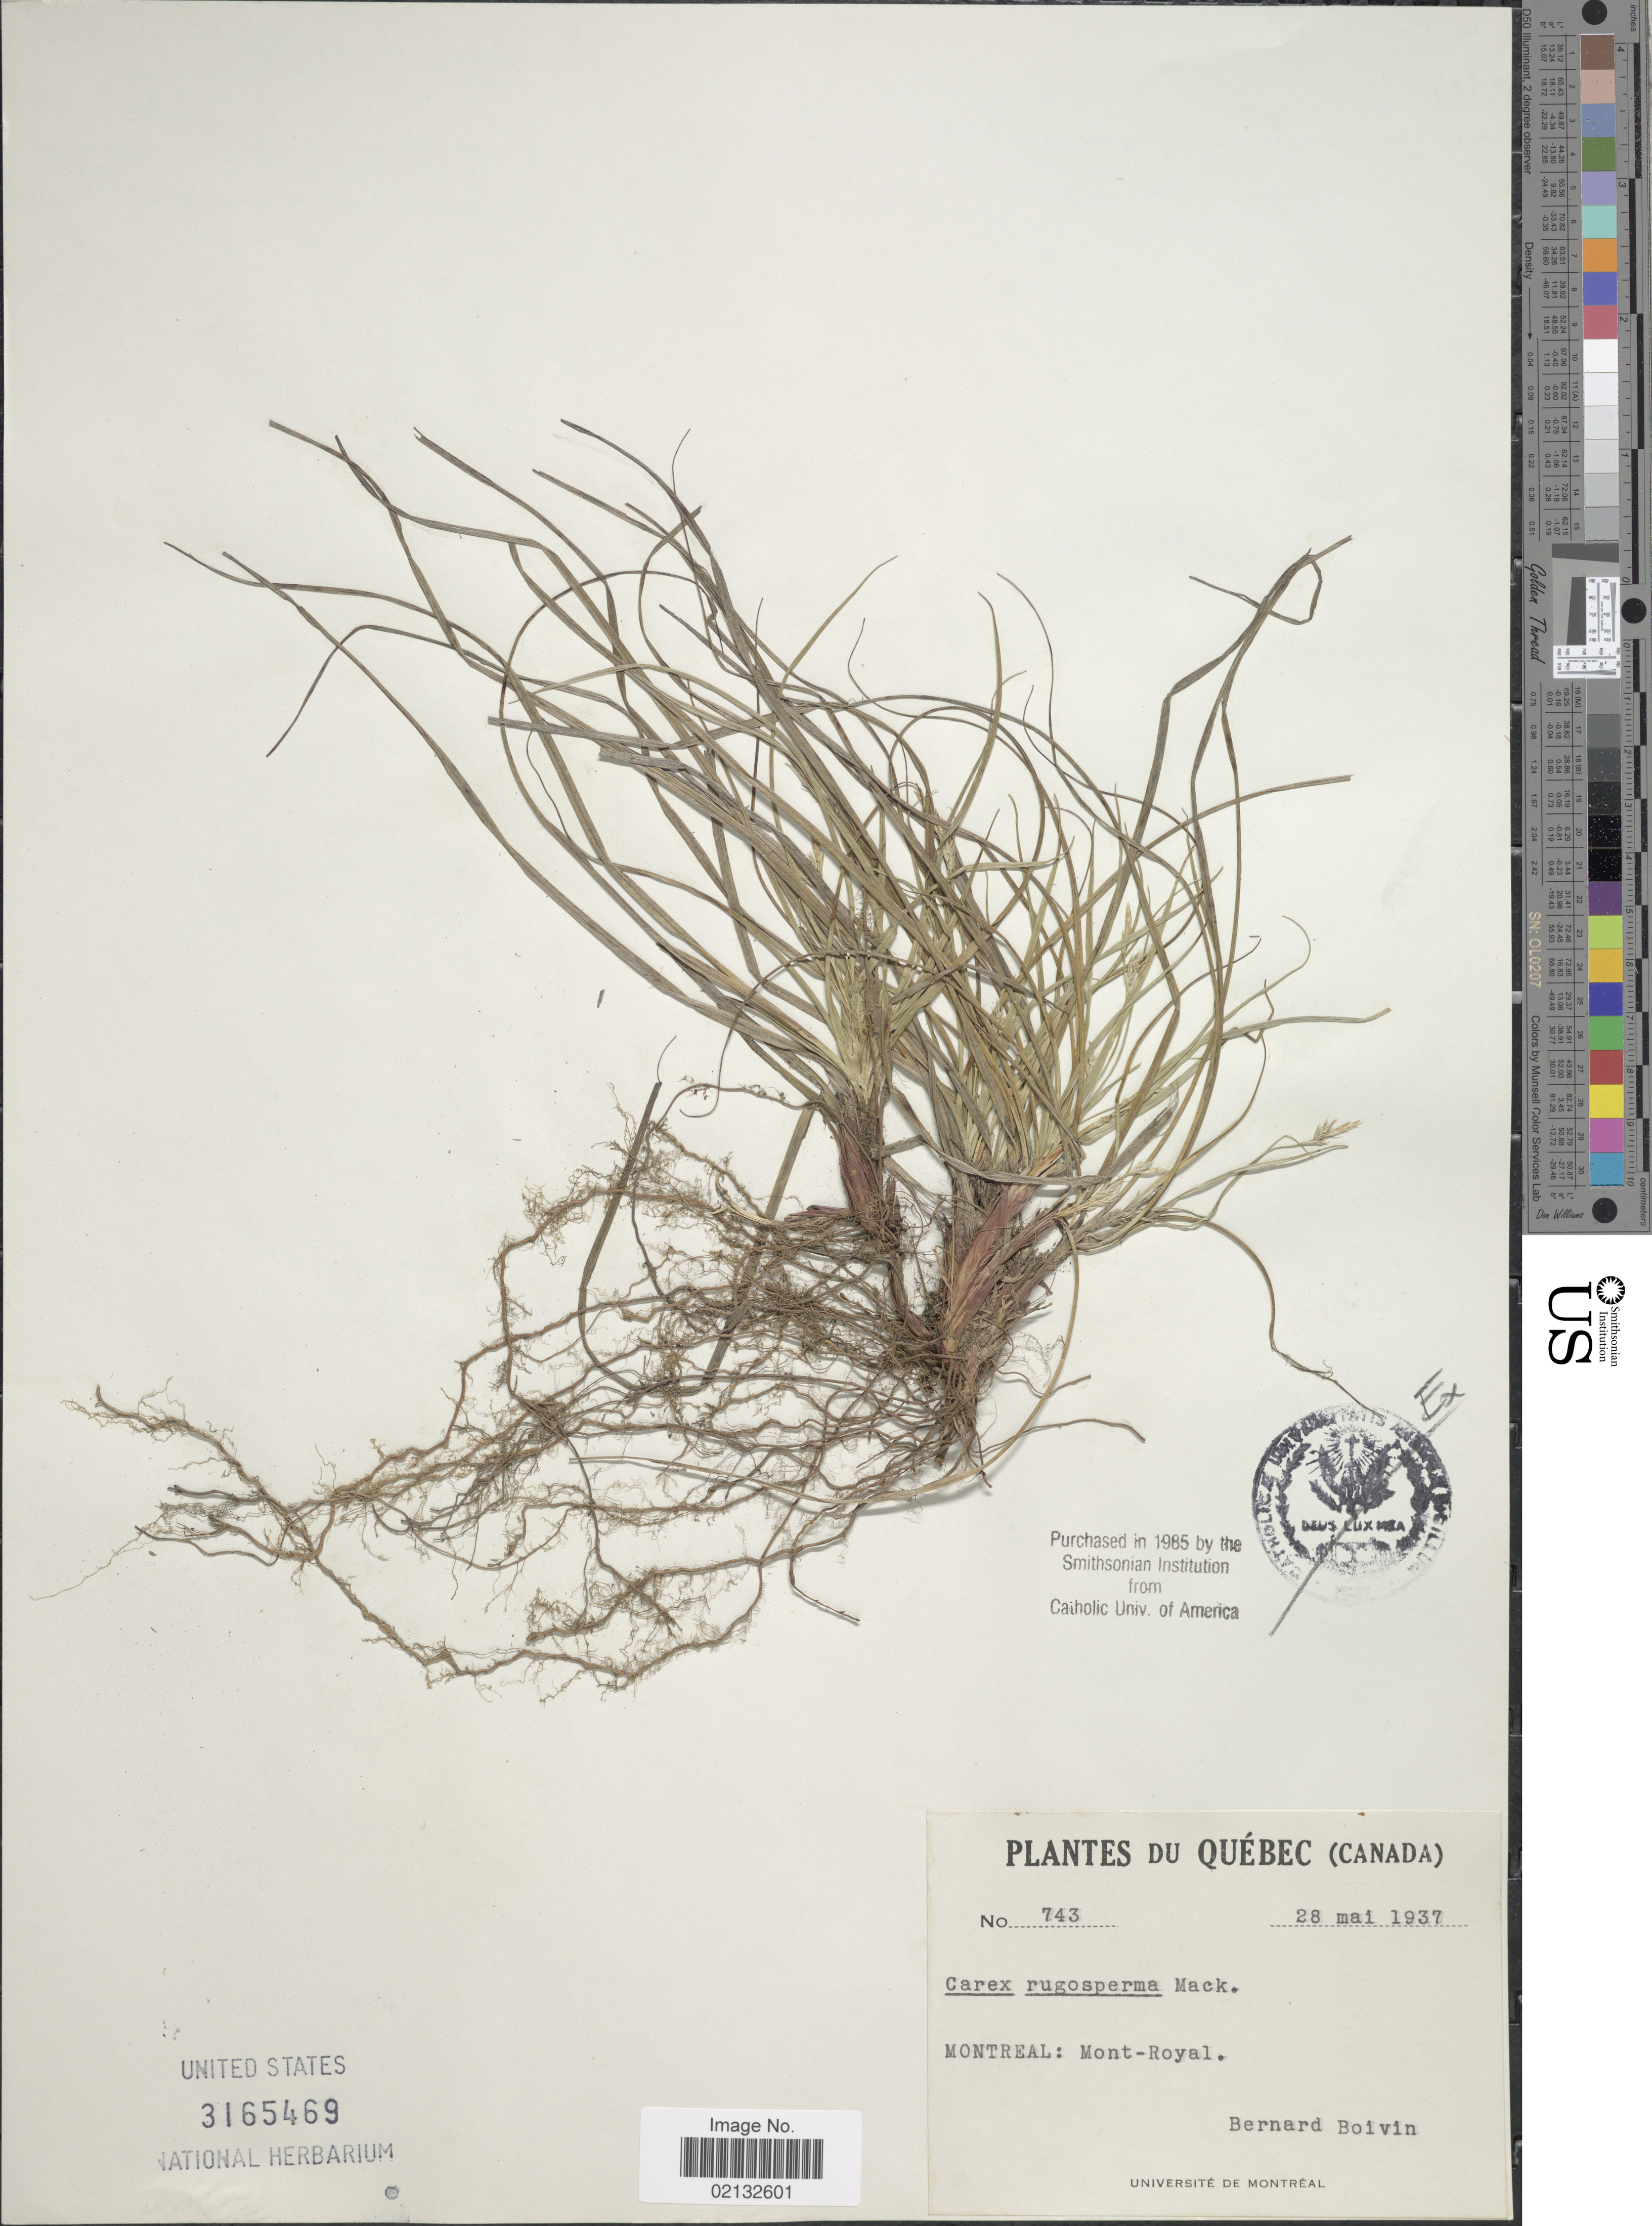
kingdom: Plantae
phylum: Tracheophyta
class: Liliopsida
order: Poales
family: Cyperaceae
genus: Carex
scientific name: Carex rugosperma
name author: Mack.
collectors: J. R. B. Boivin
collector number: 743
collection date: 1937-05-28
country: Canada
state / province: Quebec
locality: Montreal: Mont- Royal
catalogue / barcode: US 3165469